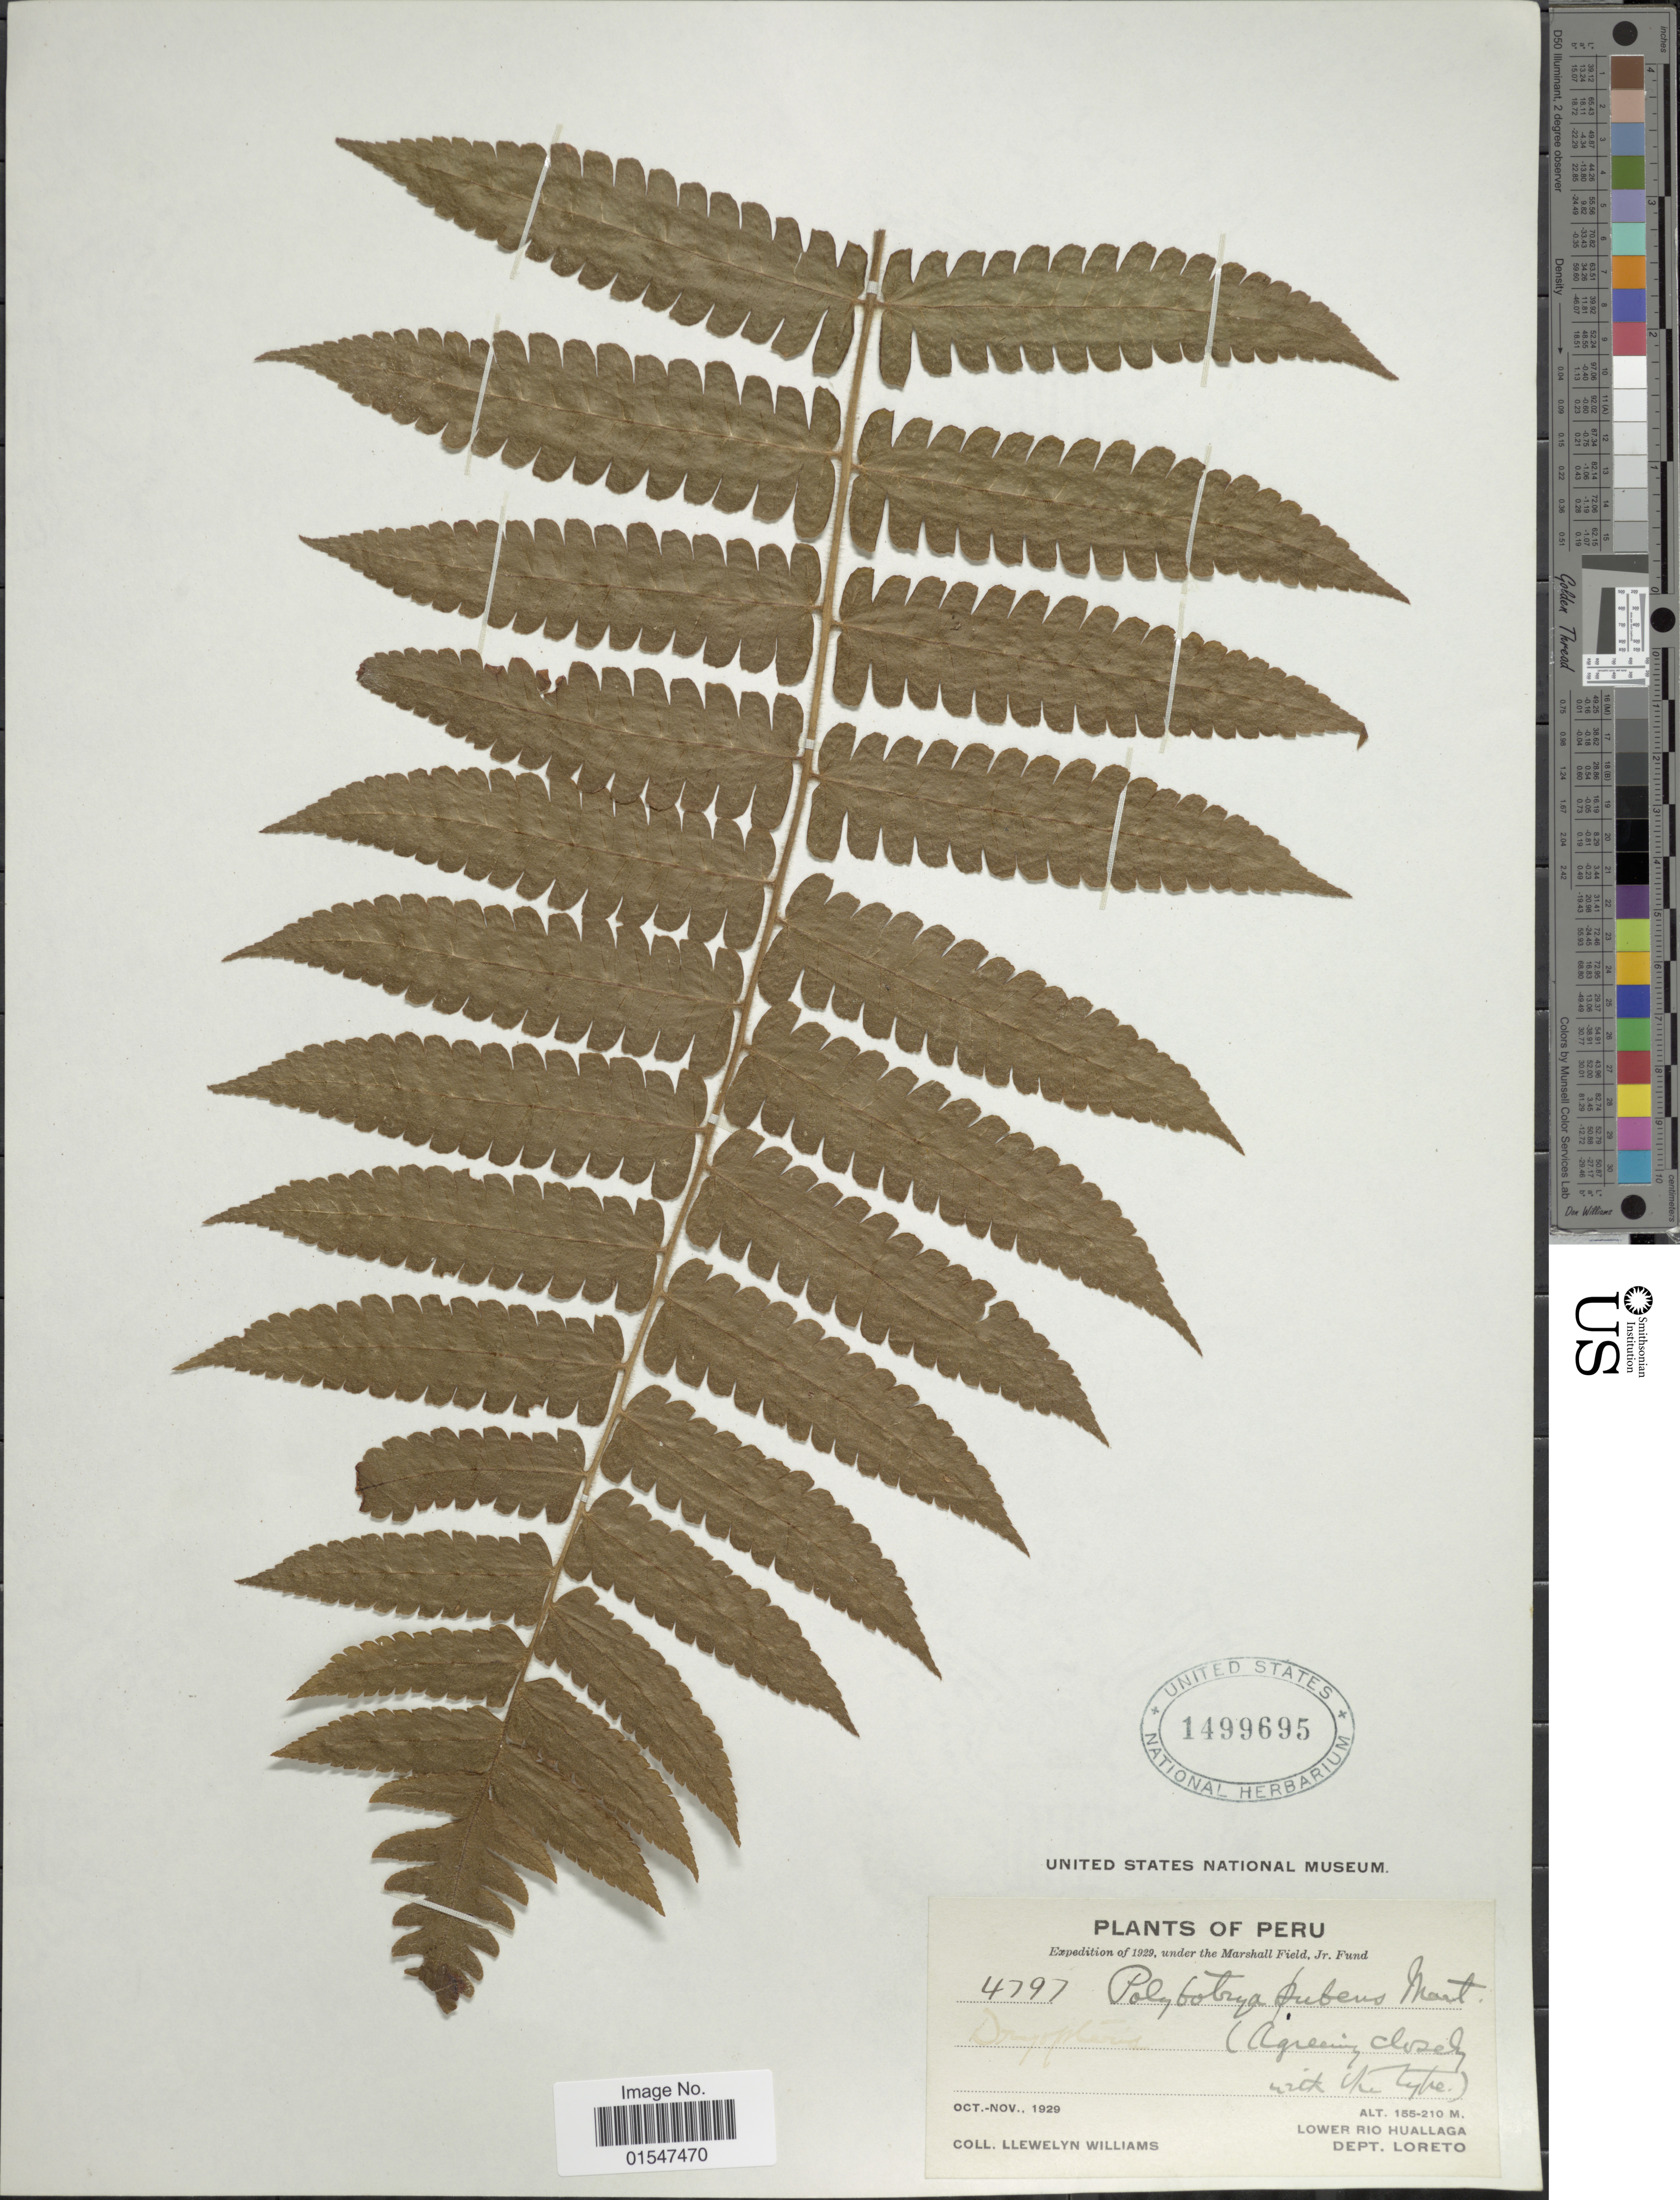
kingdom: Plantae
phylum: Tracheophyta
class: Polypodiopsida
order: Polypodiales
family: Dryopteridaceae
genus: Polybotrya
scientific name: Polybotrya pubens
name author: Mart.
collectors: Ll. Williams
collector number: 4797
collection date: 1929-10/1929-11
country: Peru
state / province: Loreto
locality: Peru, lower Rio Huallaga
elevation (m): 155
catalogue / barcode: US 1499695